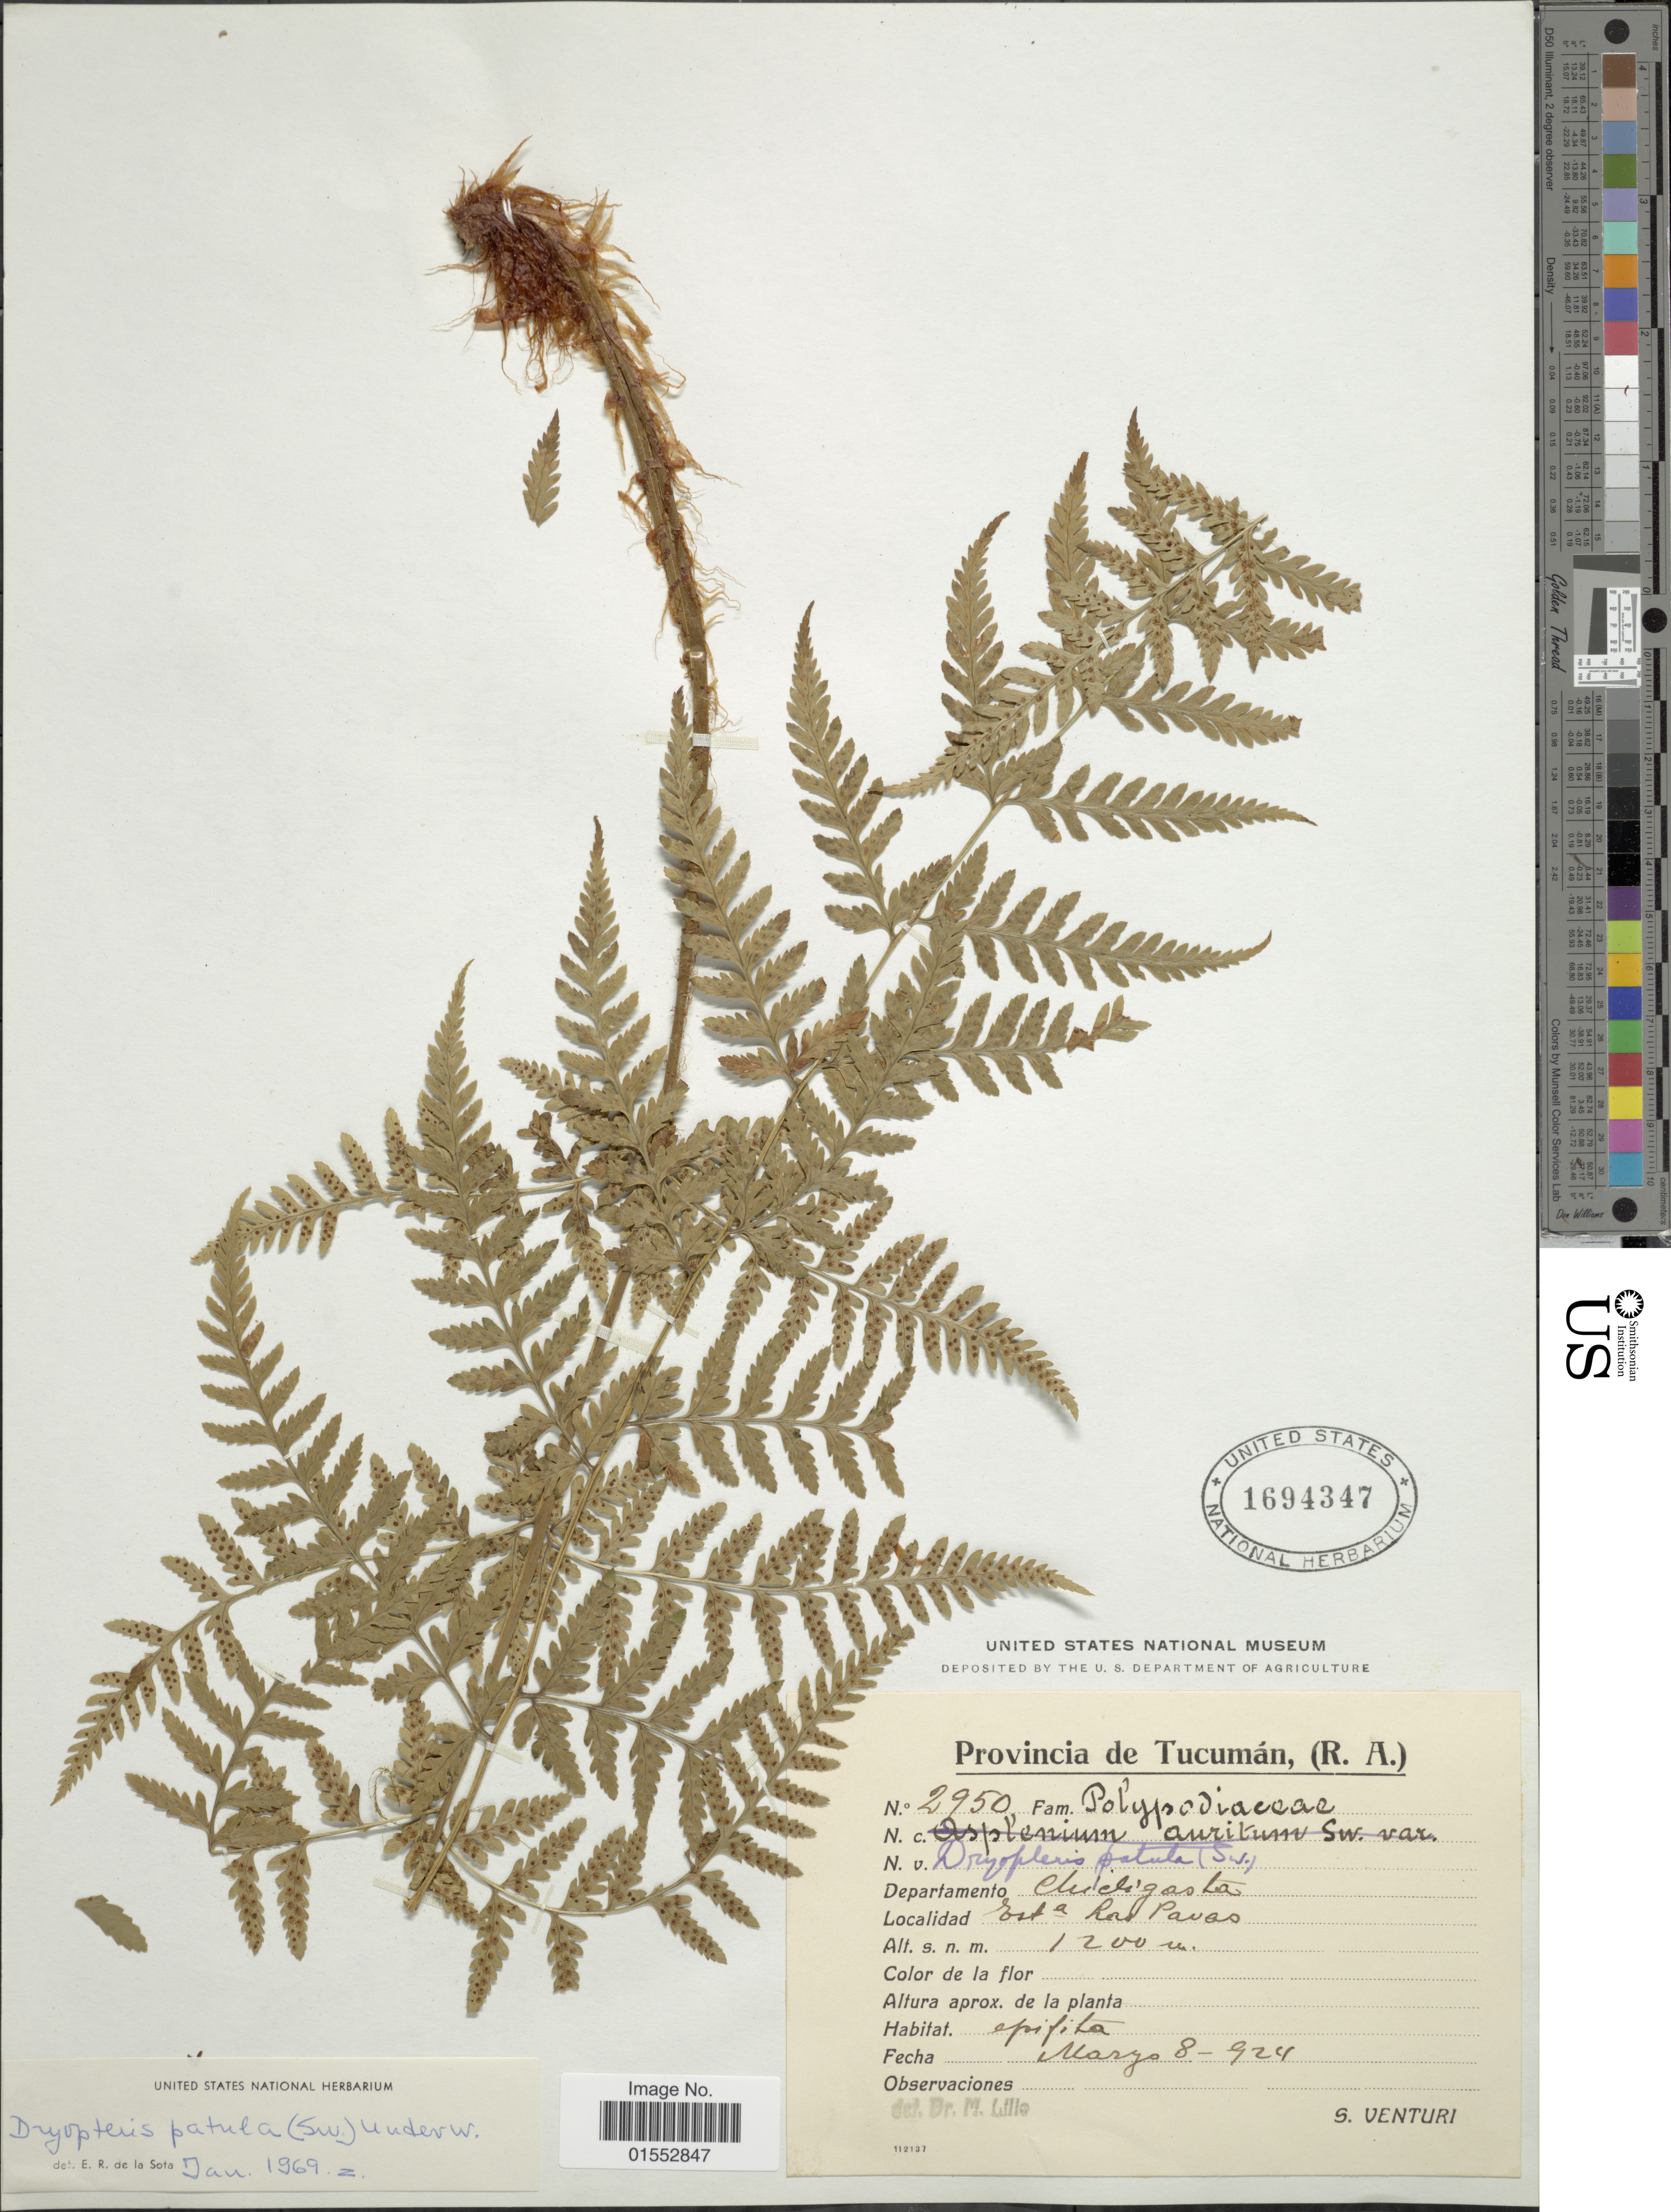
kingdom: Plantae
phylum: Tracheophyta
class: Polypodiopsida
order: Polypodiales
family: Dryopteridaceae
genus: Dryopteris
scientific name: Dryopteris patula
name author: (Sw.) Underw.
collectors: S. Venturi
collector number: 2950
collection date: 1924-03-08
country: Argentina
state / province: Tucuman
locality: Provincia de Tucuman, (R.A.), Departamento Chicligasta, Esta. Las Pavas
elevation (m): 1200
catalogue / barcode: US 1694347